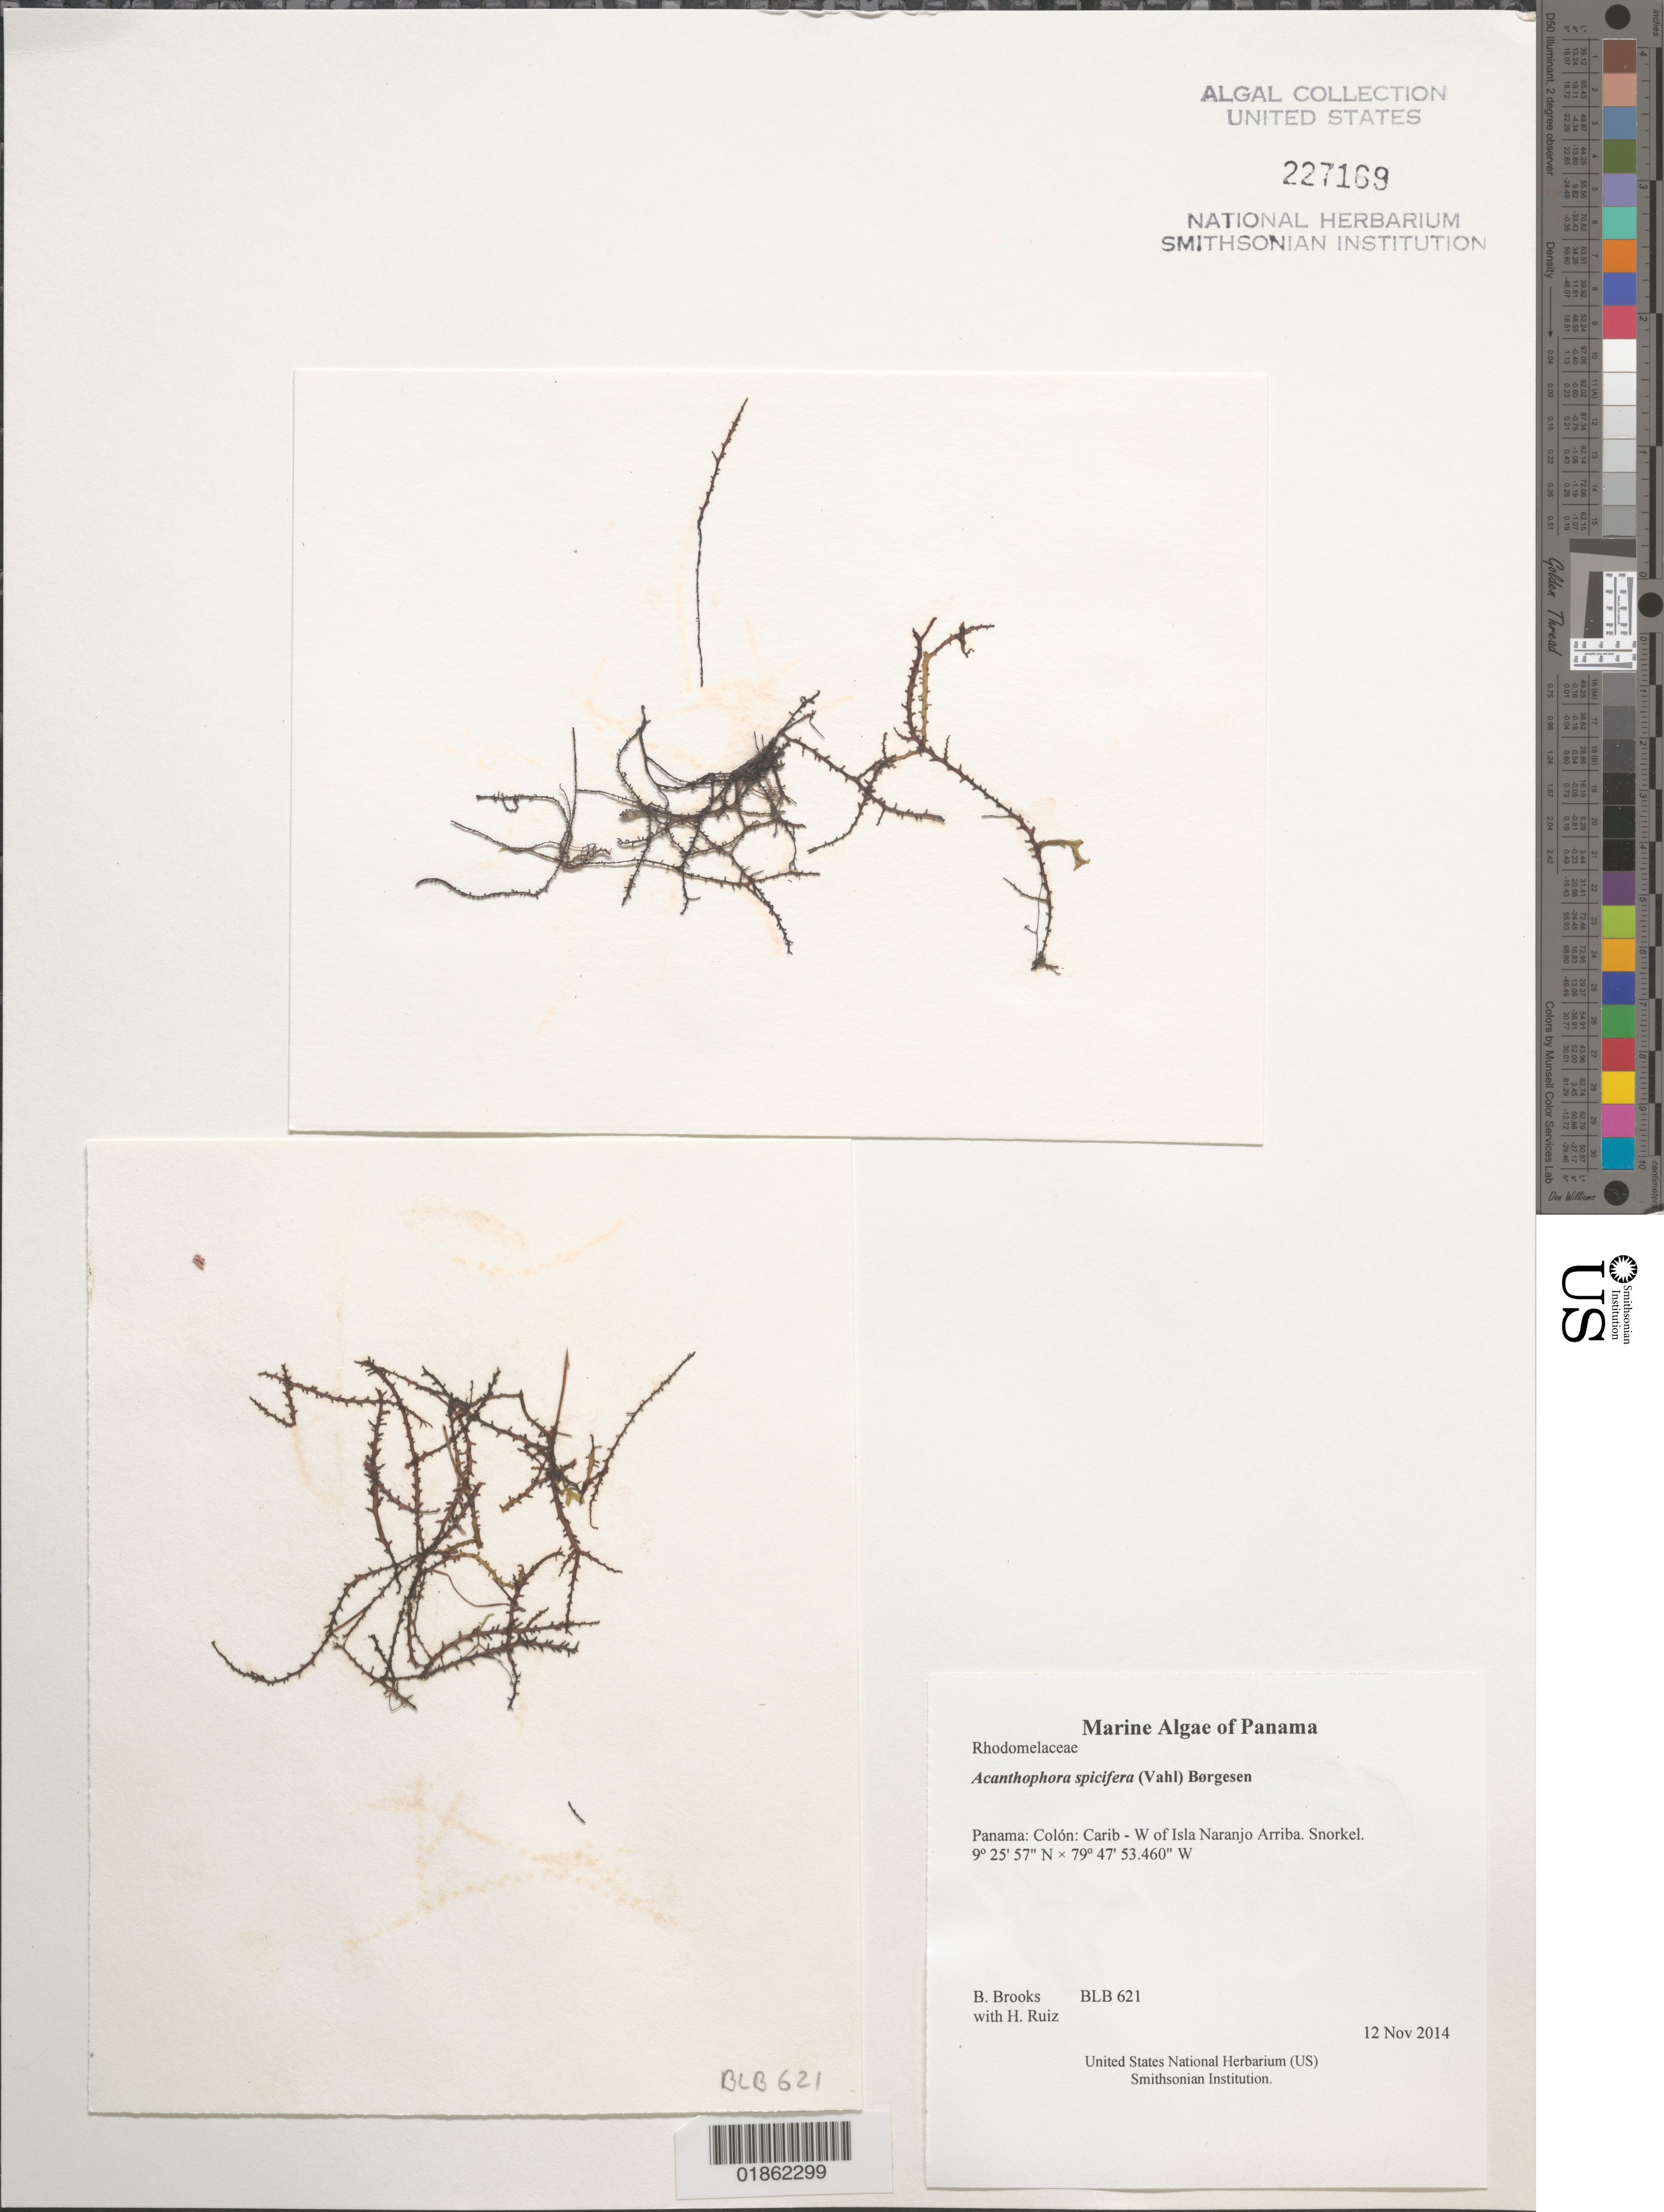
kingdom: Plantae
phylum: Rhodophyta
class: Florideophyceae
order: Ceramiales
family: Rhodomelaceae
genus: Acanthophora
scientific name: Acanthophora spicifera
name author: (Vahl) Børgesen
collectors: B. Brooks & H. Ruiz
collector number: BLB 621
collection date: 2014-11-12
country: Panama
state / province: Colón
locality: Carib - W of Isla Naranjo Arriba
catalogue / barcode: US 227169